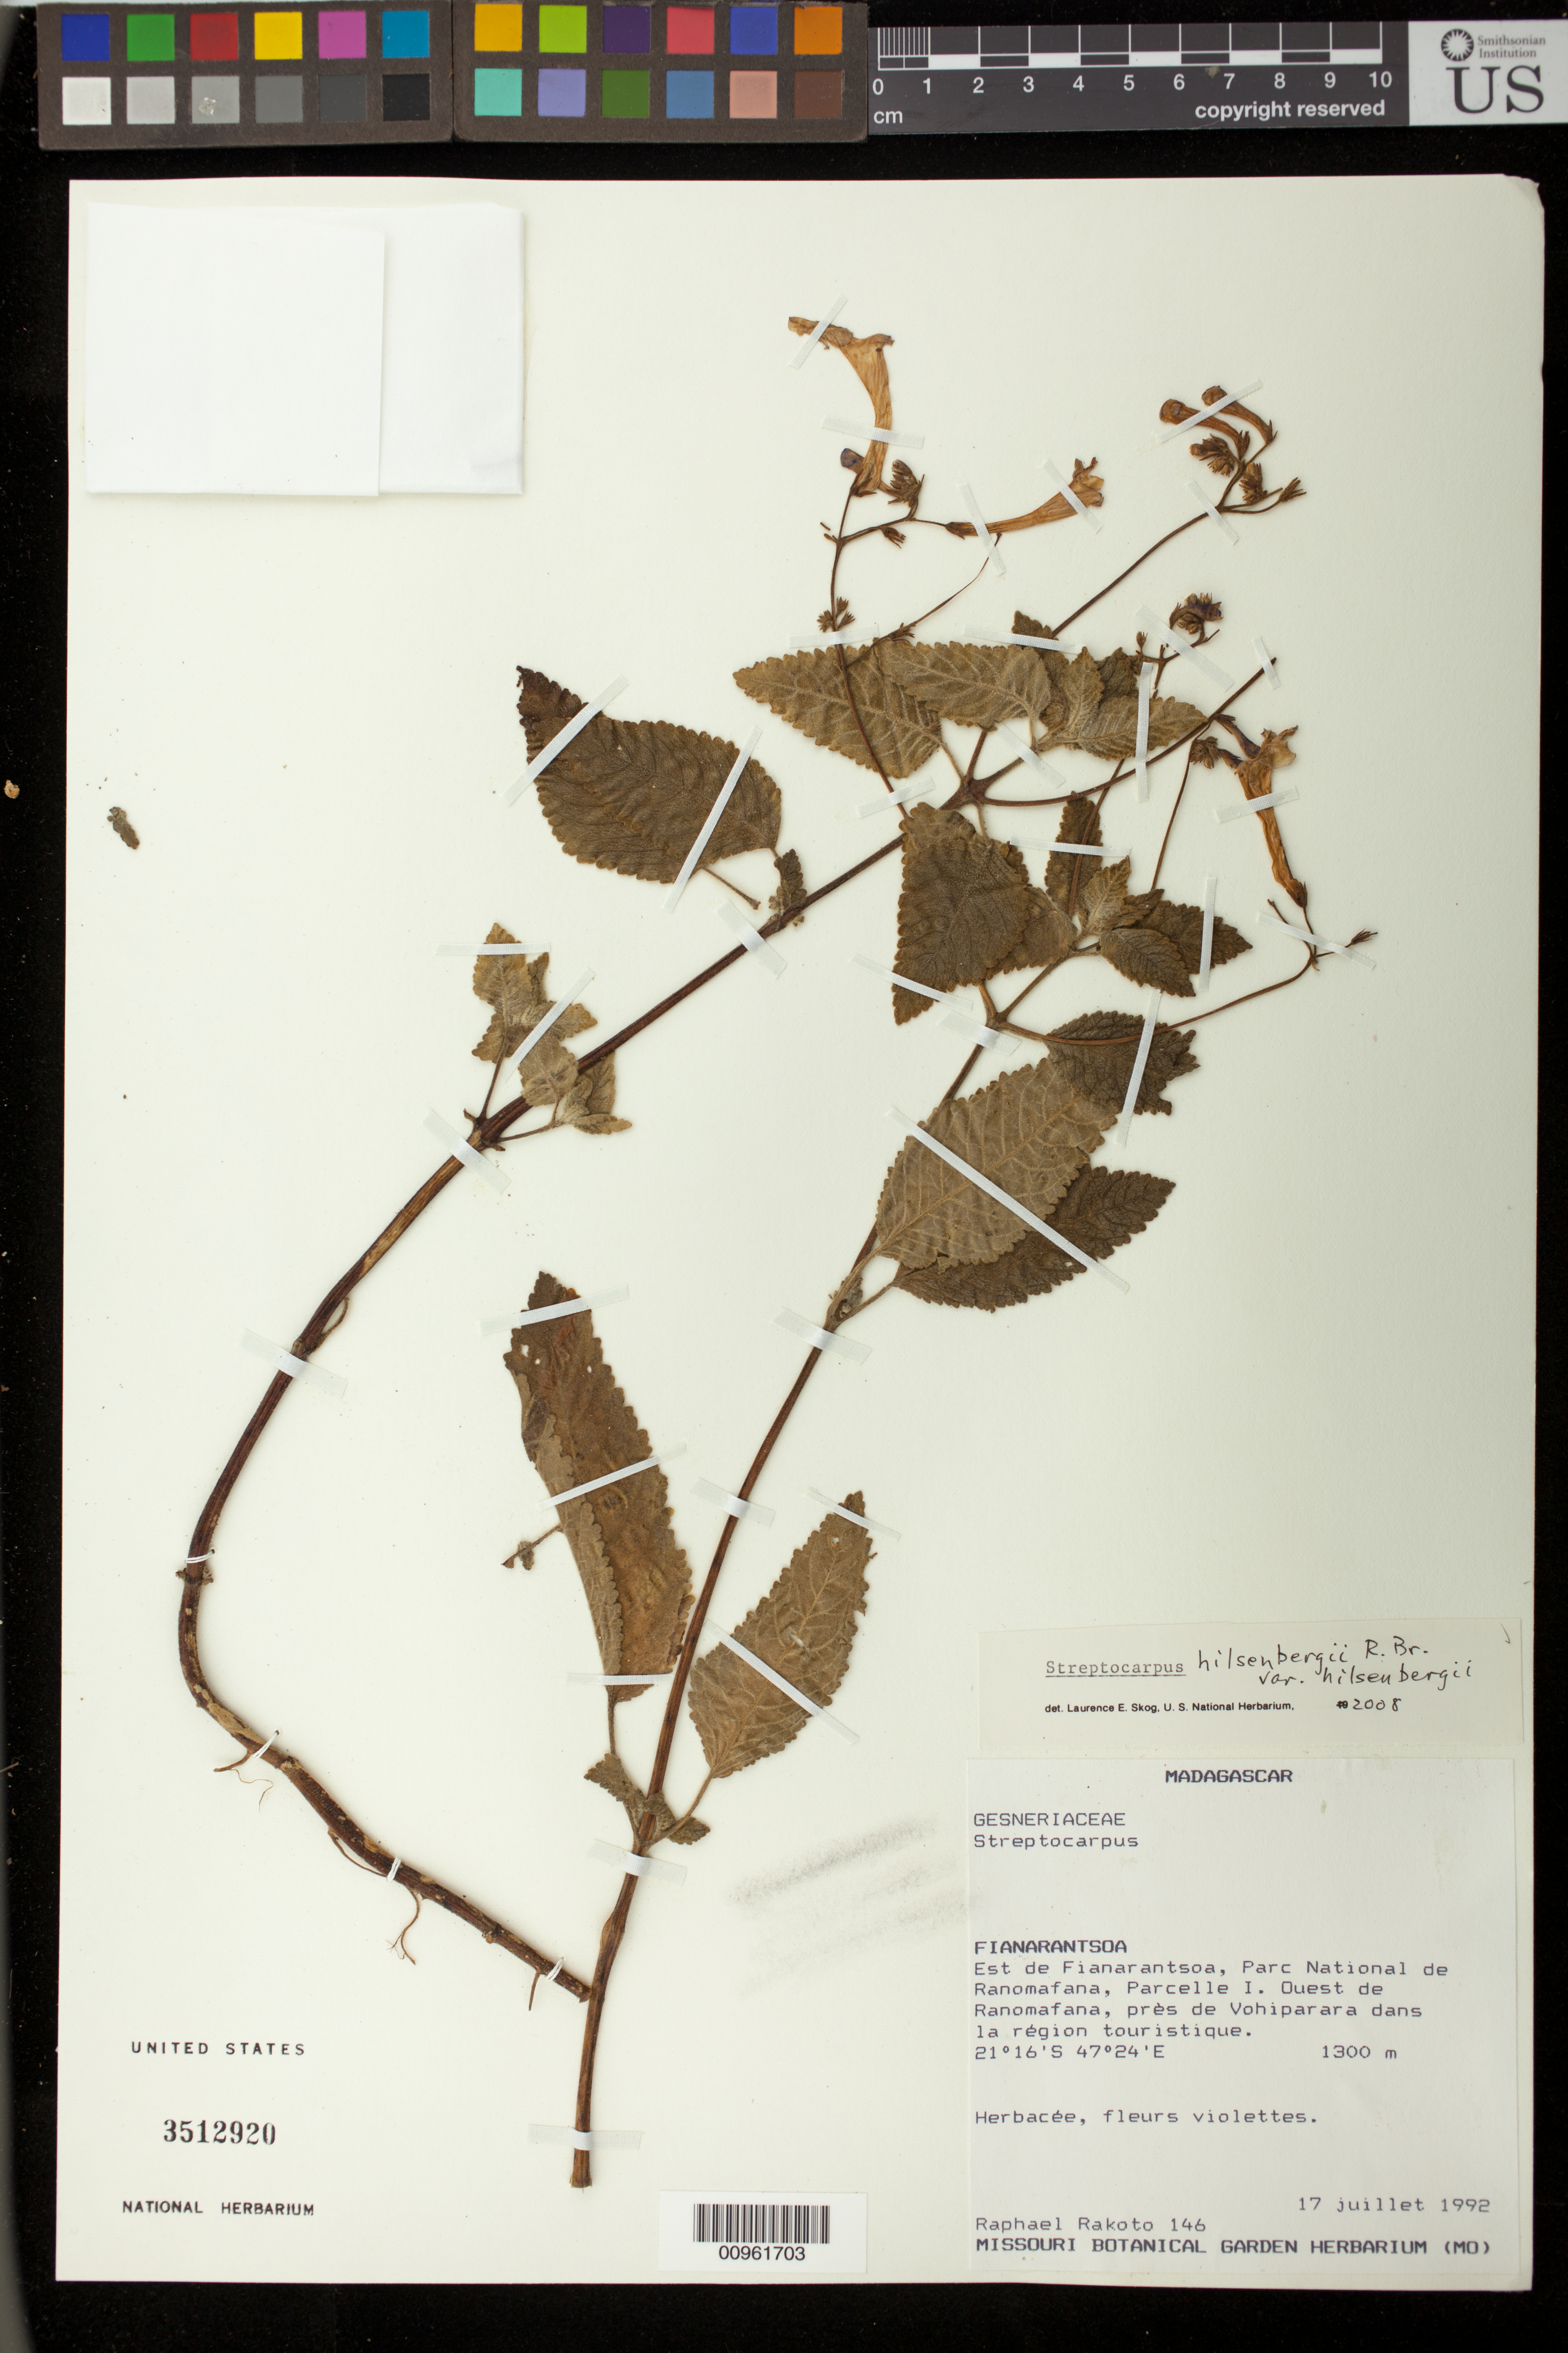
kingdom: Plantae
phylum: Tracheophyta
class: Magnoliopsida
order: Lamiales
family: Gesneriaceae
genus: Streptocarpus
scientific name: Streptocarpus hilsenbergii var. hilsenbergii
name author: R. Br.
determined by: Skog, Laurence E.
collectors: R. Rakoto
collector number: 146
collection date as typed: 17 Jul 1992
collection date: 1992-07-17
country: Madagascar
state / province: Haute Matsiatra / Vatovavy Fitovinany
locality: Est de Fianarantsoa, Parc National de Ranomafana, Parcelle I, Ouest de Ranomafana, près de Vohiparara dans la région touristique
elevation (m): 1300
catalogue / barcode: US 3512920